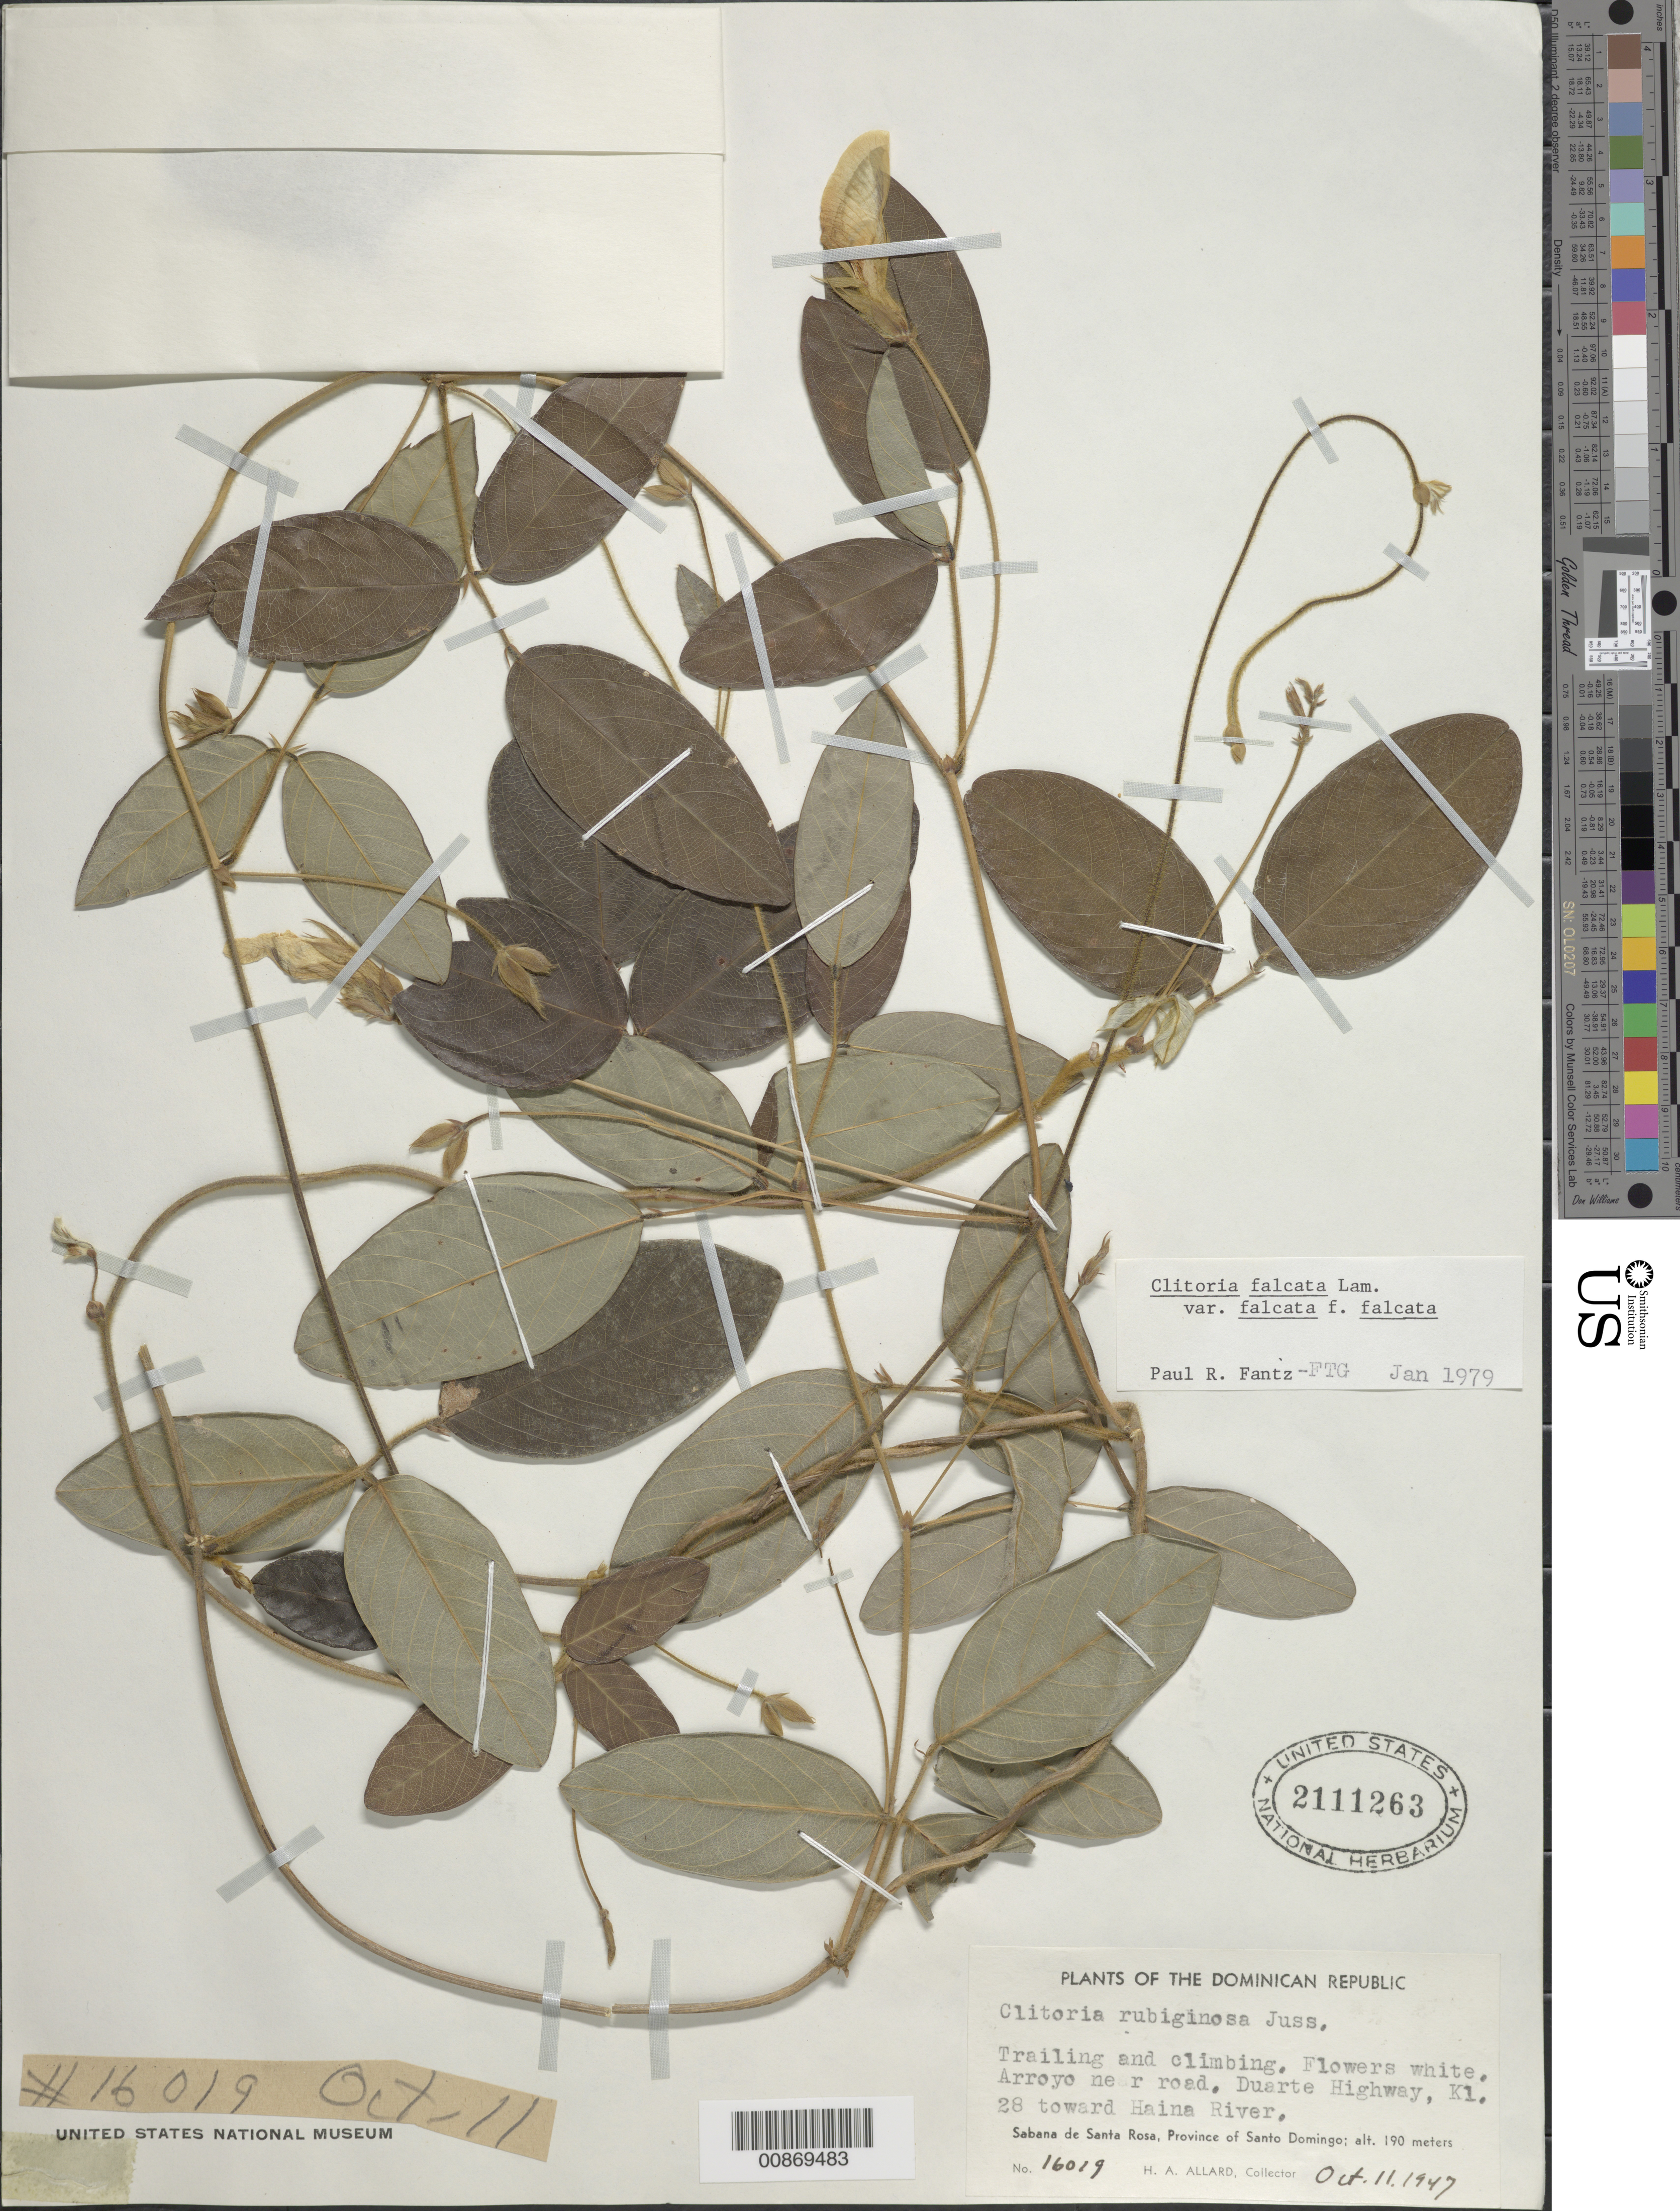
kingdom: Plantae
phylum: Tracheophyta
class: Magnoliopsida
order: Fabales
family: Fabaceae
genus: Clitoria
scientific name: Clitoria rubiginosa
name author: Juss.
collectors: H. A. Allard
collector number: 16019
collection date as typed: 11 Oct 1947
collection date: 1947-10-11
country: Dominican Republic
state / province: Distrito Nacional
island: Hispaniola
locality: Duarte Highway, km. 28 toward Haina River. Sabana de Santa Rosa, Province of Santo Domingo (obsolete).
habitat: Arroyo near road.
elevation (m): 190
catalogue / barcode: US 2111263